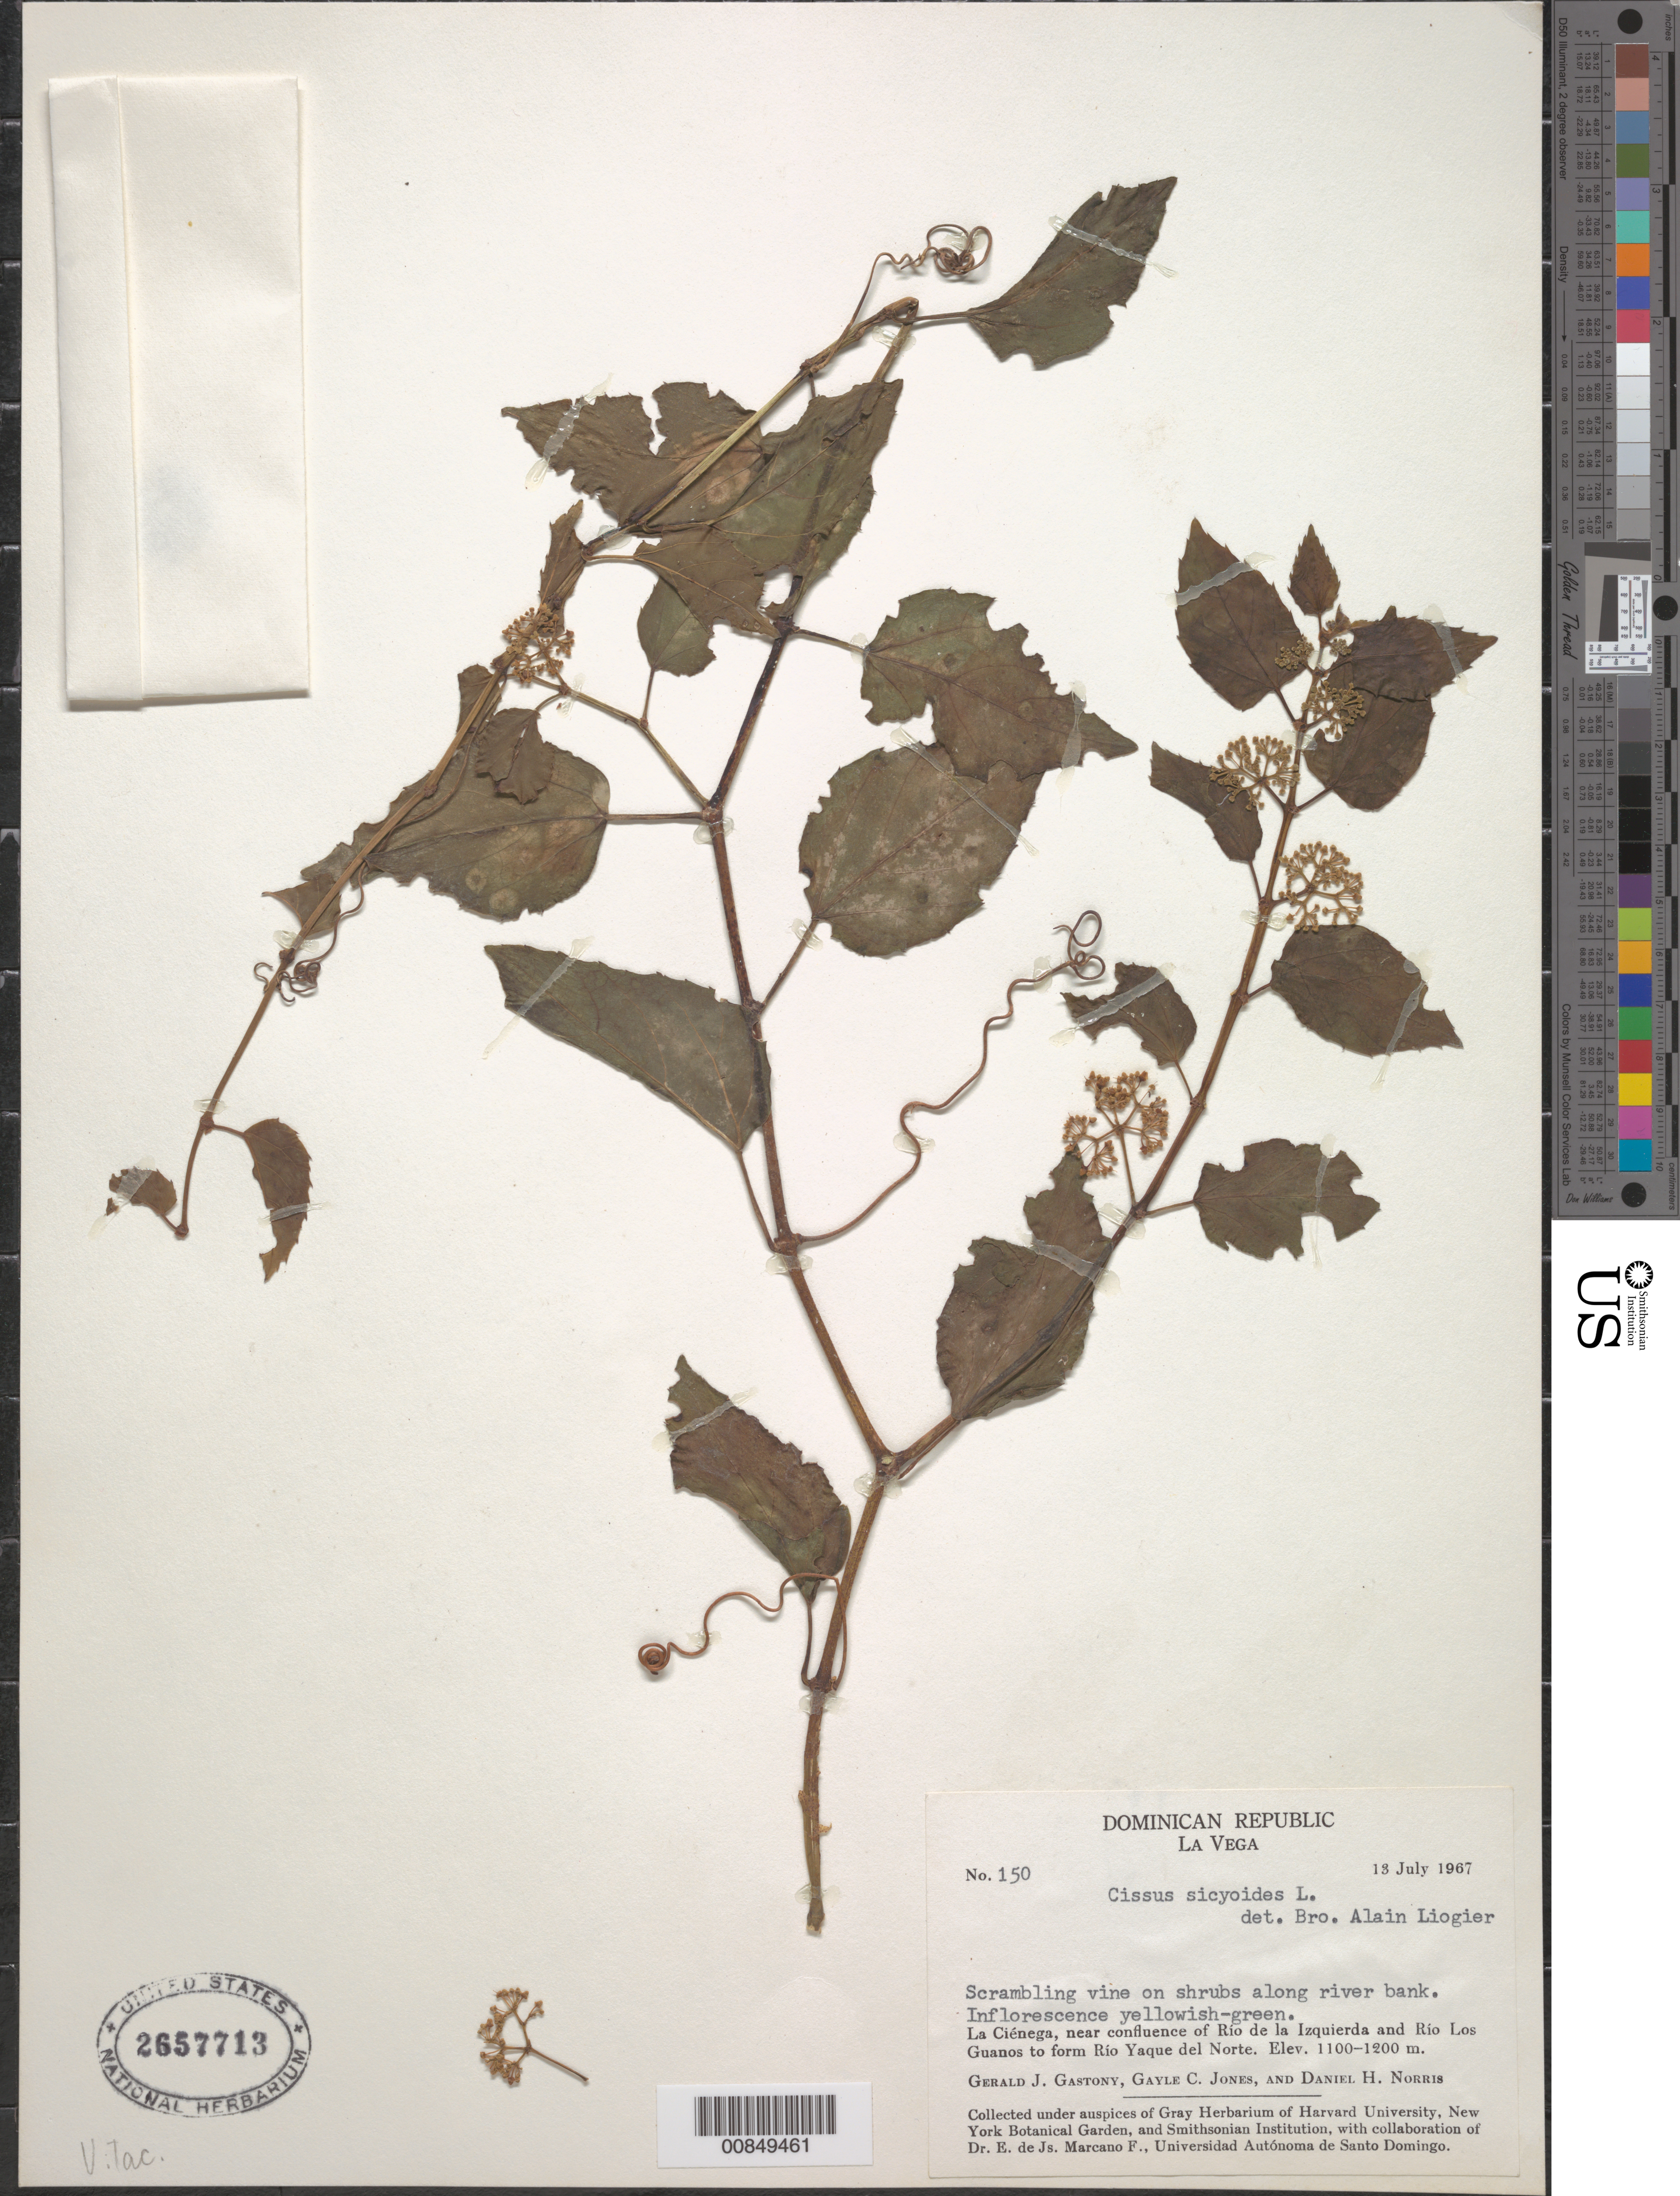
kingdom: Plantae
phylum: Tracheophyta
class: Magnoliopsida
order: Vitales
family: Vitaceae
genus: Cissus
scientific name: Cissus verticillata subsp. verticillata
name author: (L.) Nicolson & C.E. Jarvis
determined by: Liogier, Alain H.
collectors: G. Gastony, G. C. Jones & D. H. Norris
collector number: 150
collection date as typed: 13 Jul 1967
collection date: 1967-07-13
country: Dominican Republic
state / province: La Vega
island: Hispaniola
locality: La Ciénaga, near confluence of Río de la Izquierda and Río Los Guanos to form Río Yaque del Norte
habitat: On shrubs along river bank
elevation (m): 1100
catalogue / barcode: US 2657713